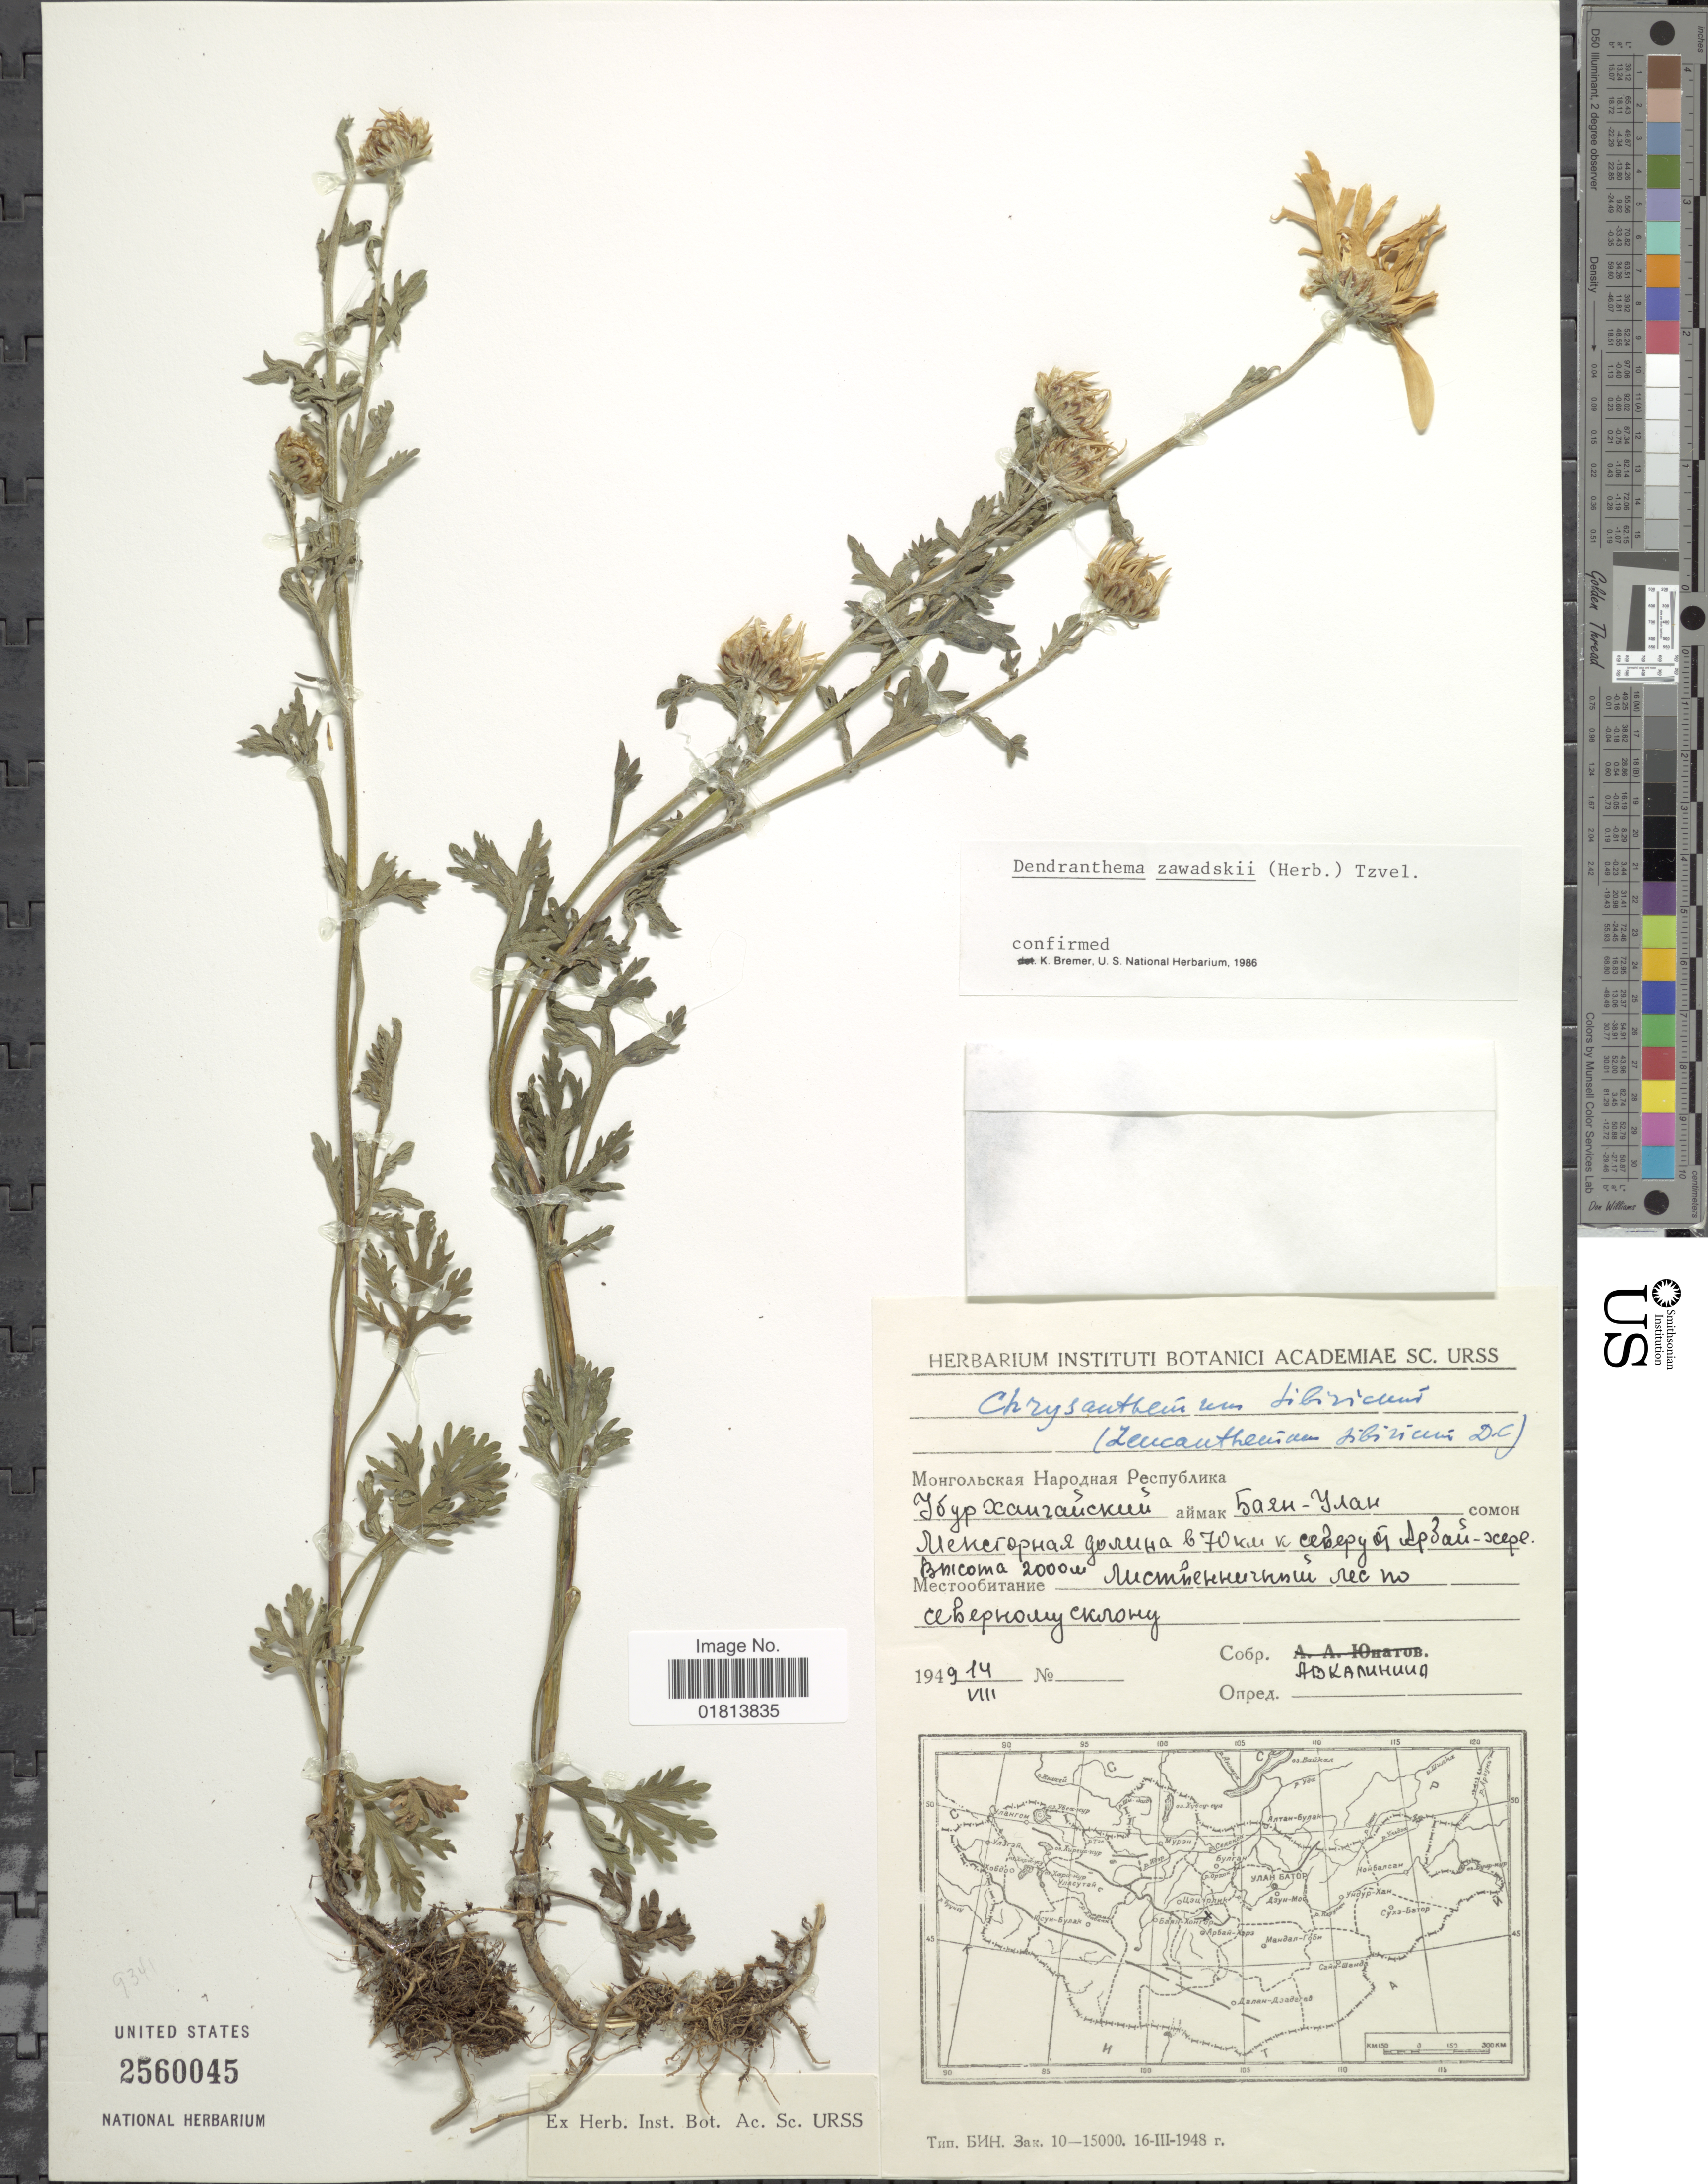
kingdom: Plantae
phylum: Tracheophyta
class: Magnoliopsida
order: Asterales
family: Asteraceae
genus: Dendranthema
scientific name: Dendranthema zawadskii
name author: (Herbich) Tzvelev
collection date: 1949-08-14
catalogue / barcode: US 2560045